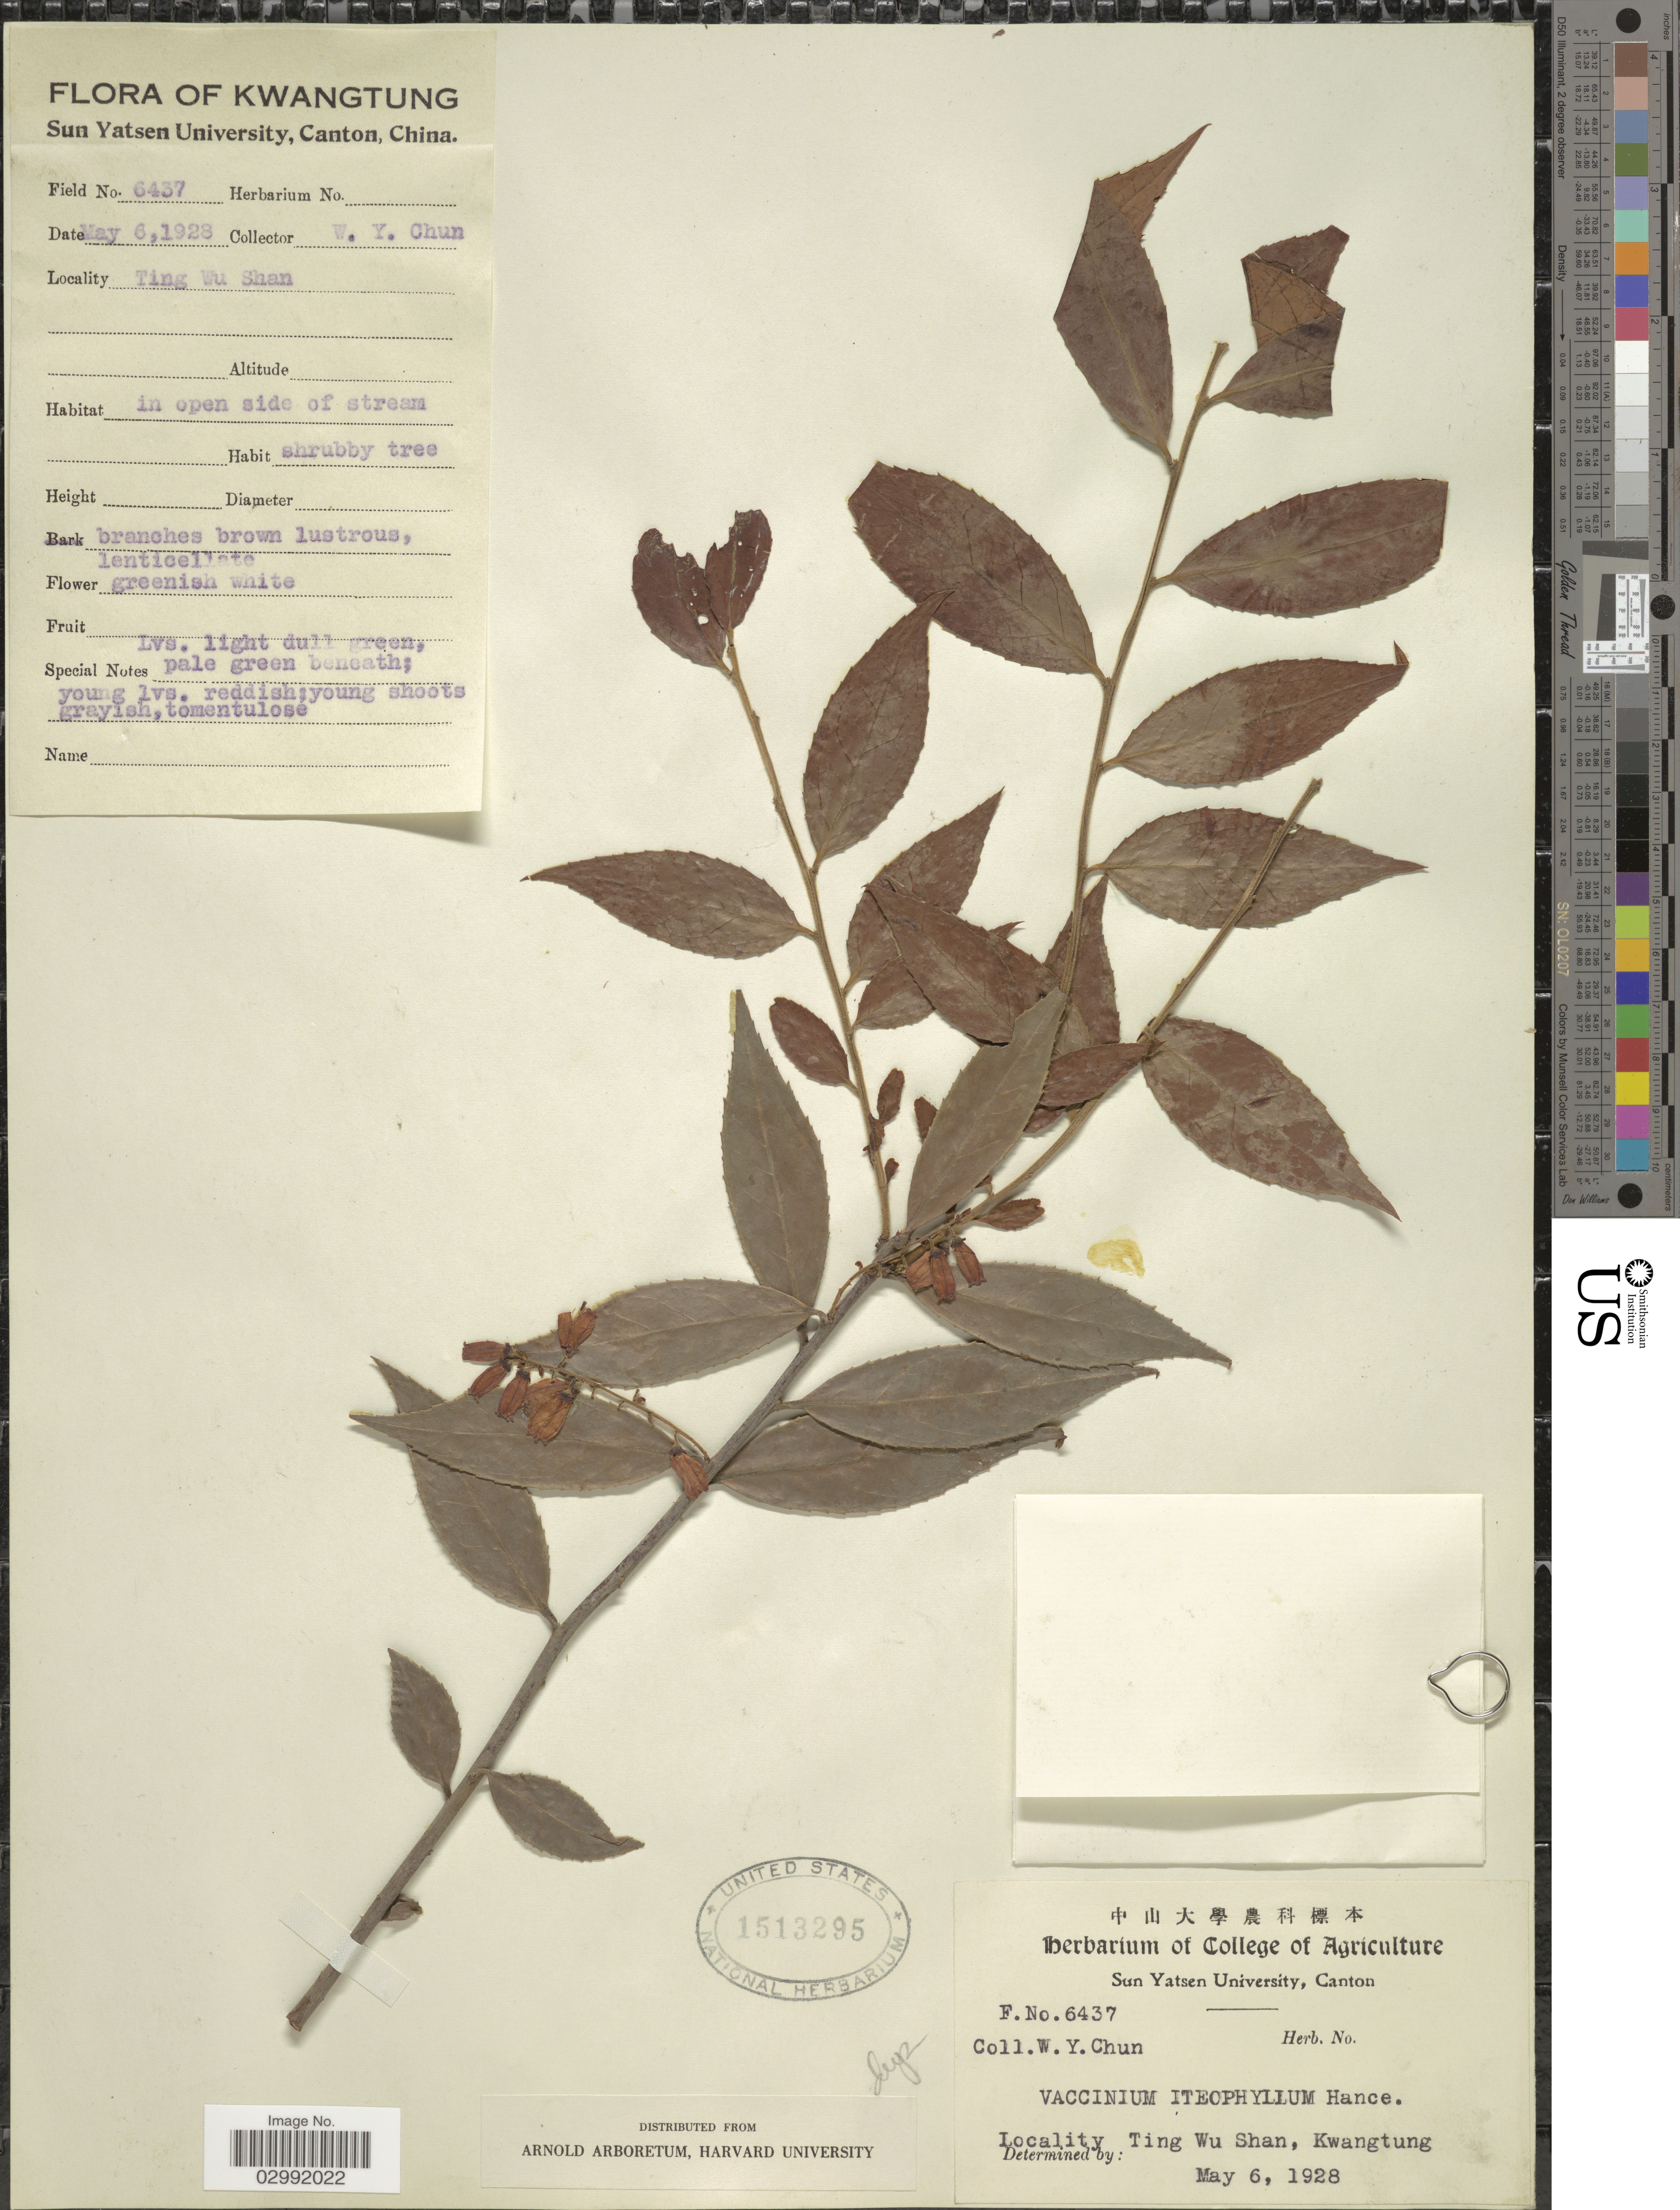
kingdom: Plantae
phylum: Tracheophyta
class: Magnoliopsida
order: Ericales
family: Ericaceae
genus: Vaccinium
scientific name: Vaccinium iteophyllum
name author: Hance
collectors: W. Y. Chun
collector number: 6437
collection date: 1928-05-06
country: China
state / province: Guangdong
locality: Ting Wu Shan, Kwangtung.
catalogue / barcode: US 1513295